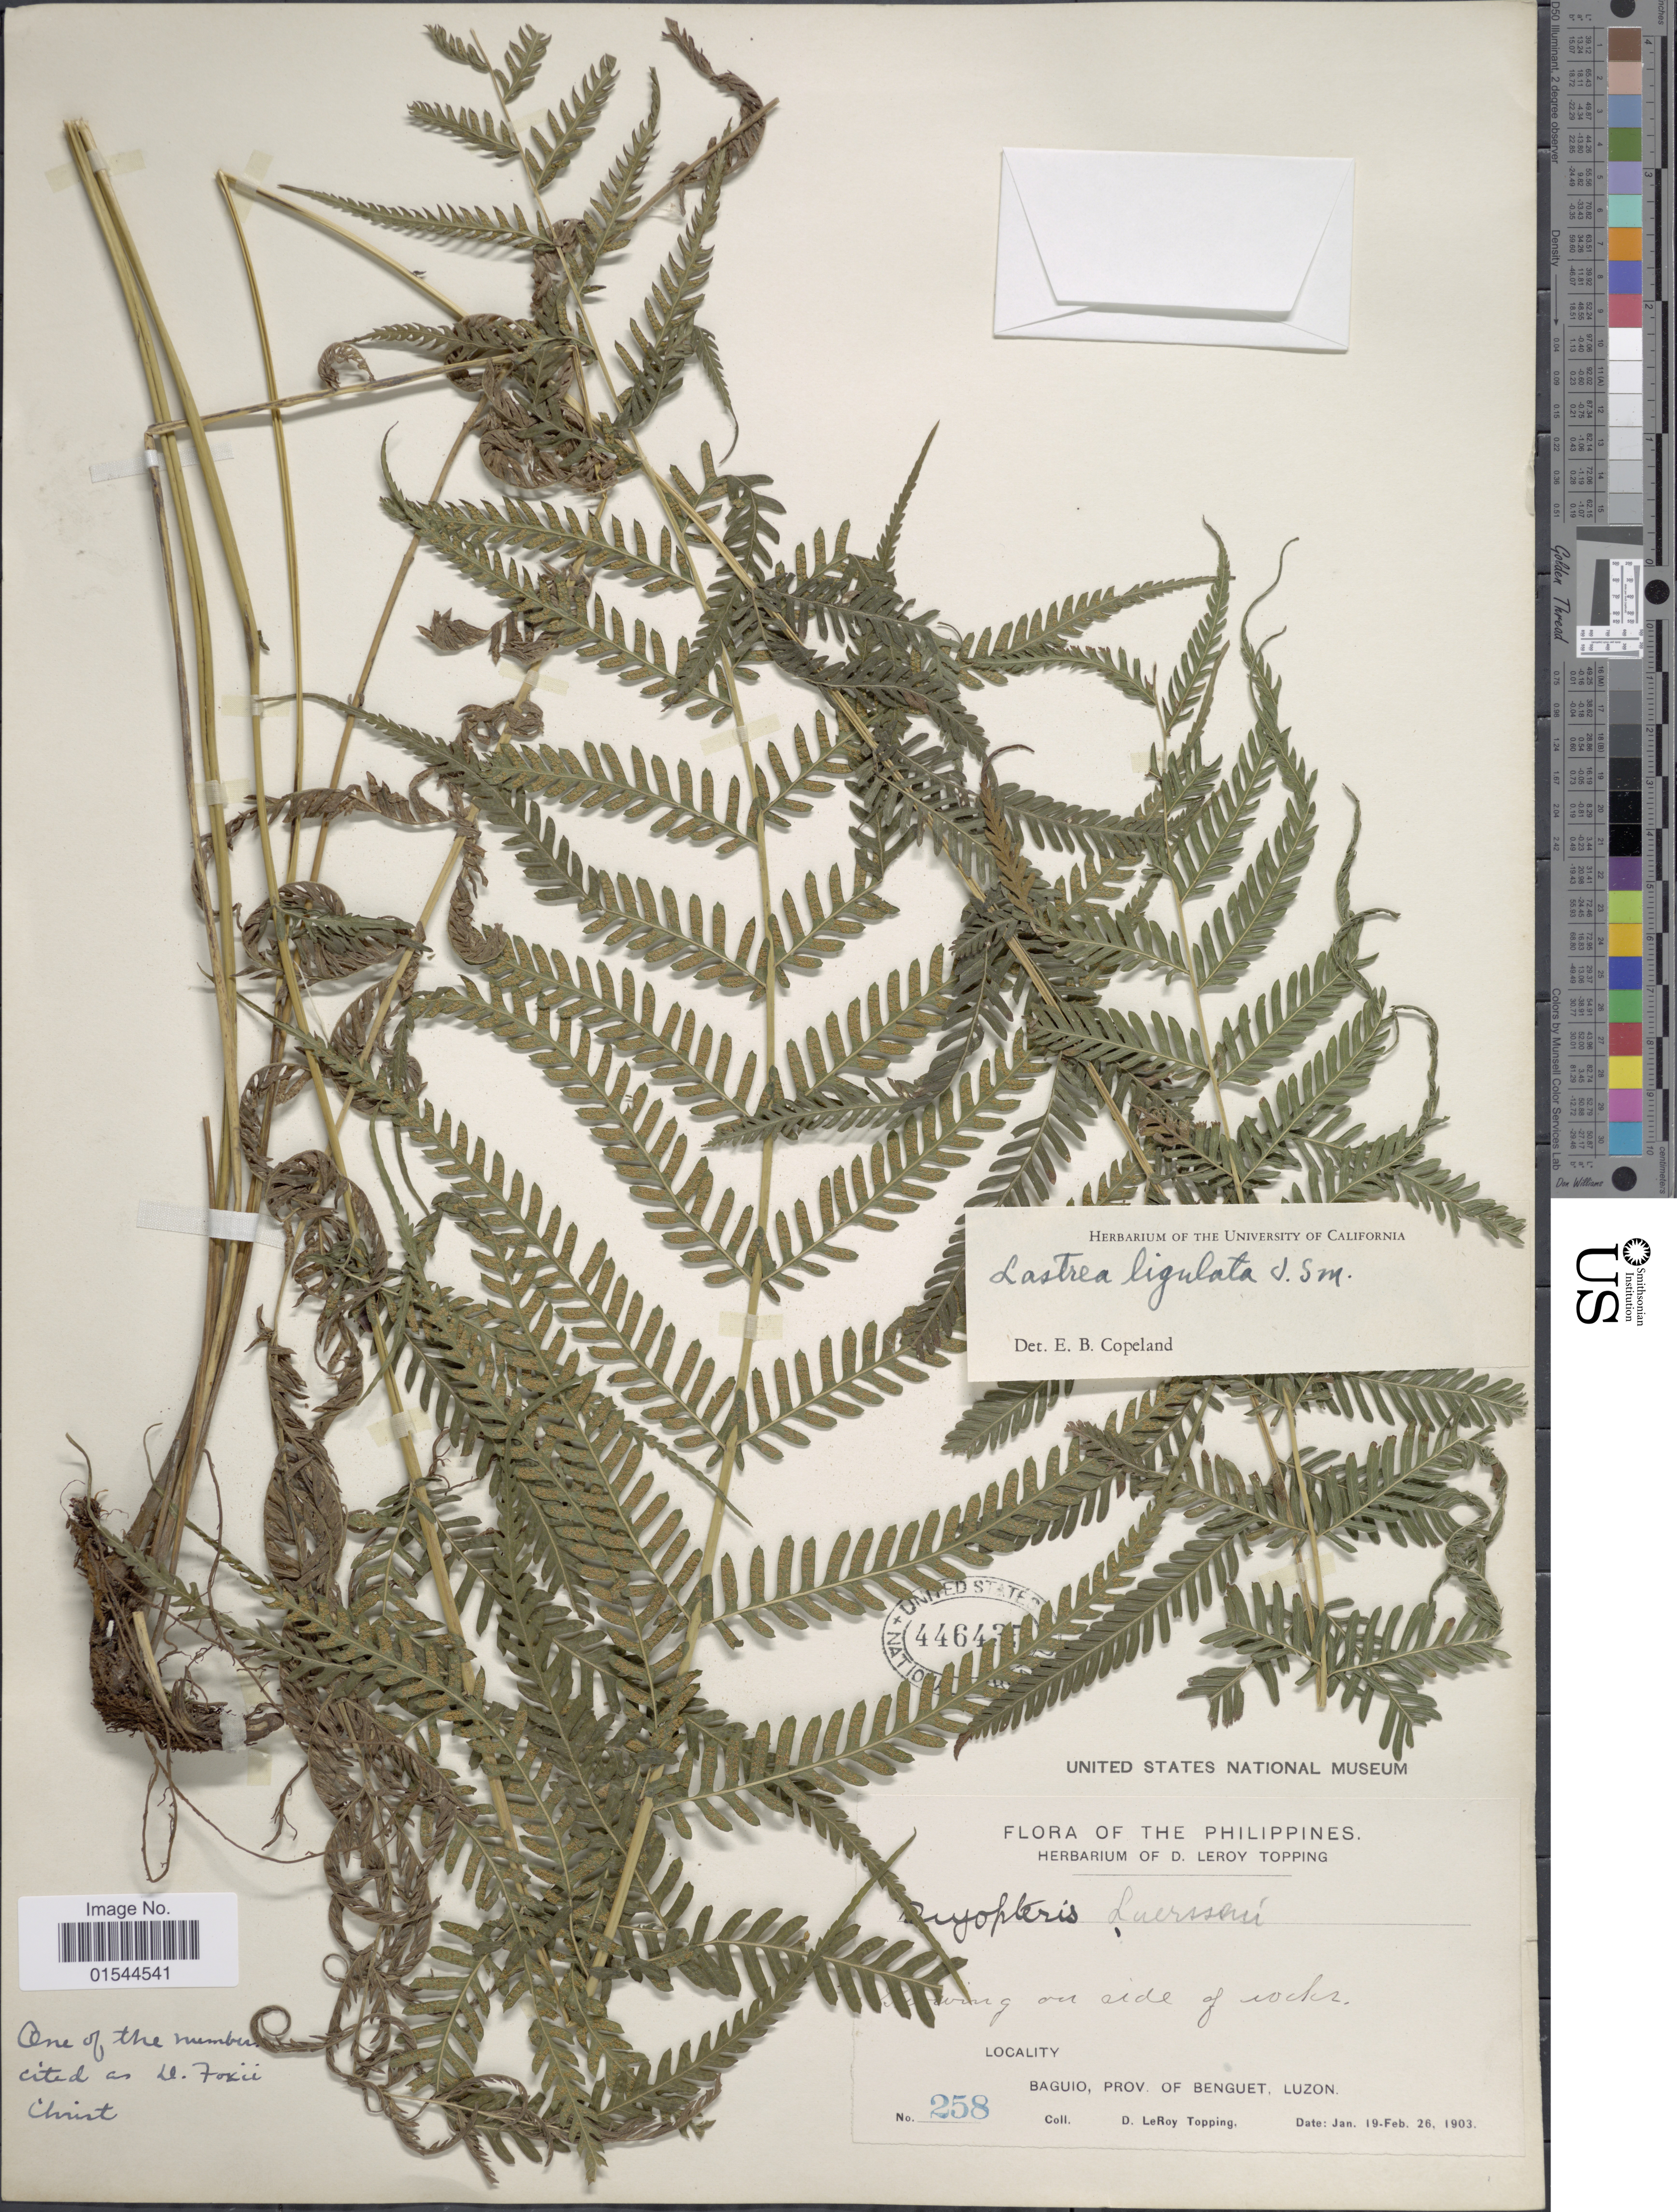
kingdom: Plantae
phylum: Tracheophyta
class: Polypodiopsida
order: Polypodiales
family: Thelypteridaceae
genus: Pneumatopteris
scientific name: Pneumatopteris ligulata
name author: (C. Presl) Holttum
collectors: D. L. Topping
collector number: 258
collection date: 1903-01-19/1903-02-26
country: Philippines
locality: Baguio, Prov. of Benguet, Luzon